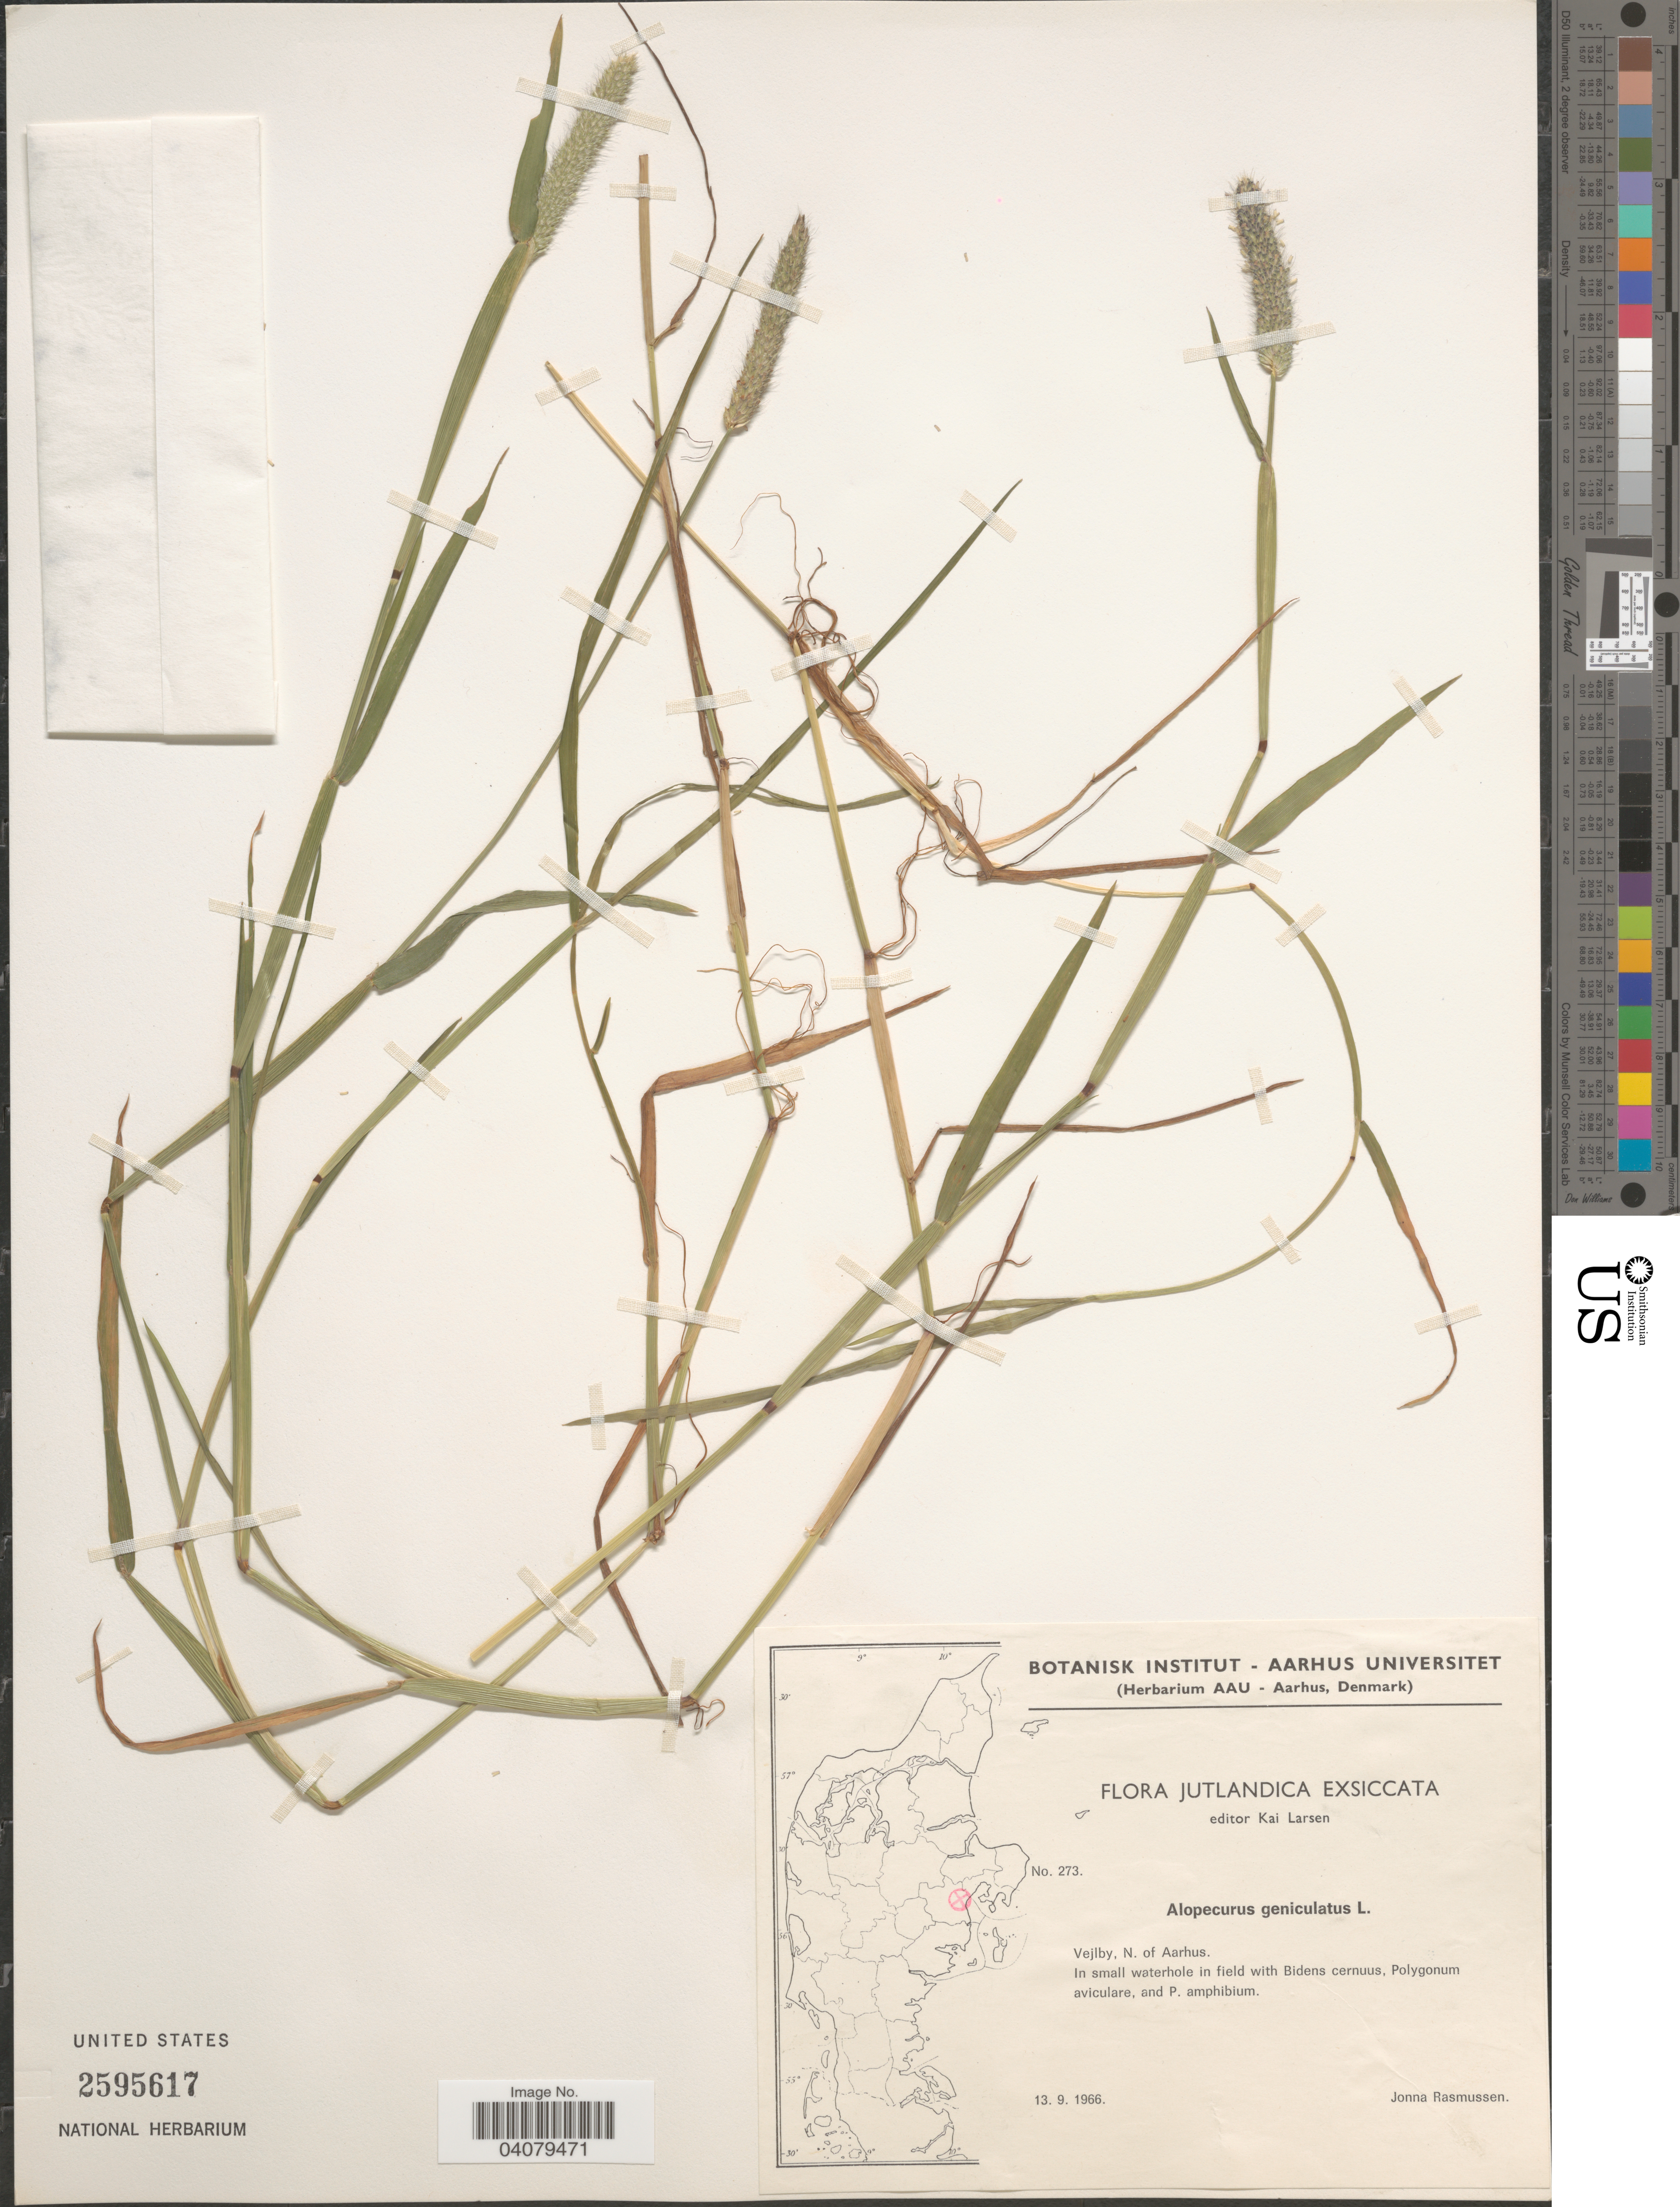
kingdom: Plantae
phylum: Tracheophyta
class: Liliopsida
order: Poales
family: Poaceae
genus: Alopecurus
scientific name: Alopecurus geniculatus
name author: L.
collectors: J. Rasmussen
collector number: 273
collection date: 1966-09-13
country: Denmark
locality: Jutlandica. Vejlby, N. of Aarhus. In small waterhole in field.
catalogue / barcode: US 2595617